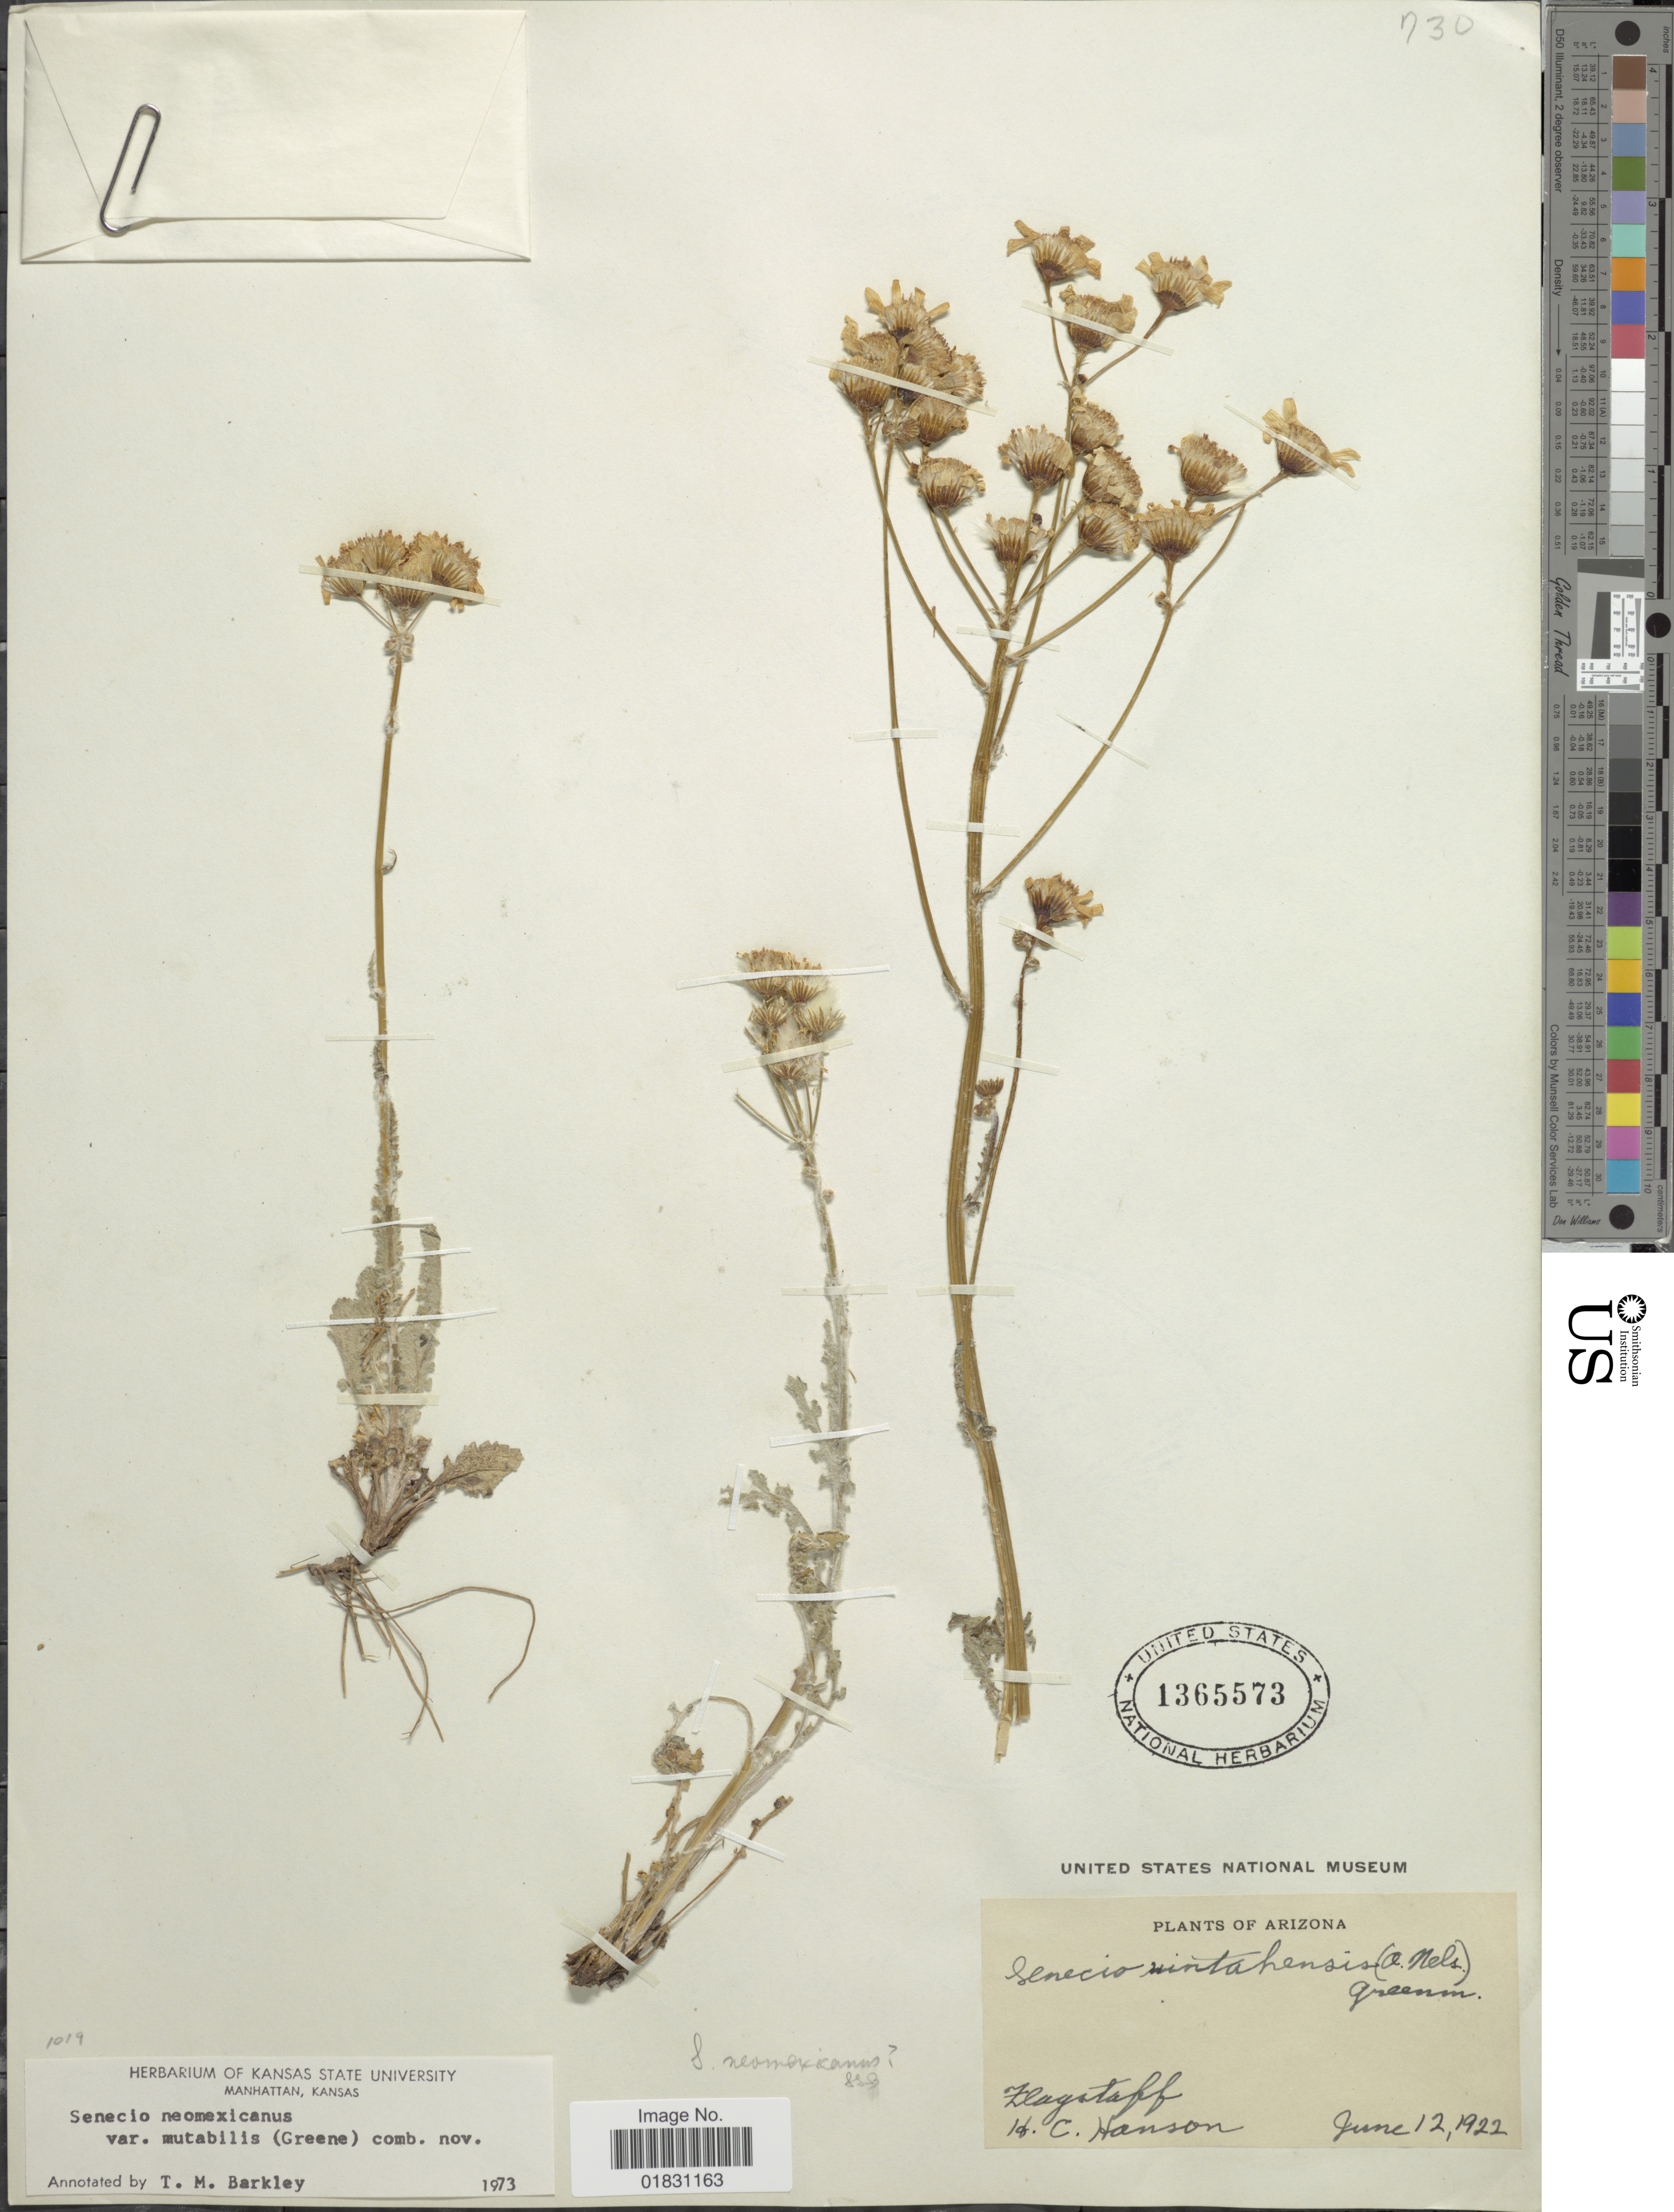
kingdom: Plantae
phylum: Tracheophyta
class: Magnoliopsida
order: Asterales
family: Asteraceae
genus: Packera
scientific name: Packera neomexicana var. mutabilis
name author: (Greene) W.A. Weber & Á. Löve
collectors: H. Hanson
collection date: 1922-06-12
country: United States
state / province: Arizona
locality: Flagstaff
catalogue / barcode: US 1365573